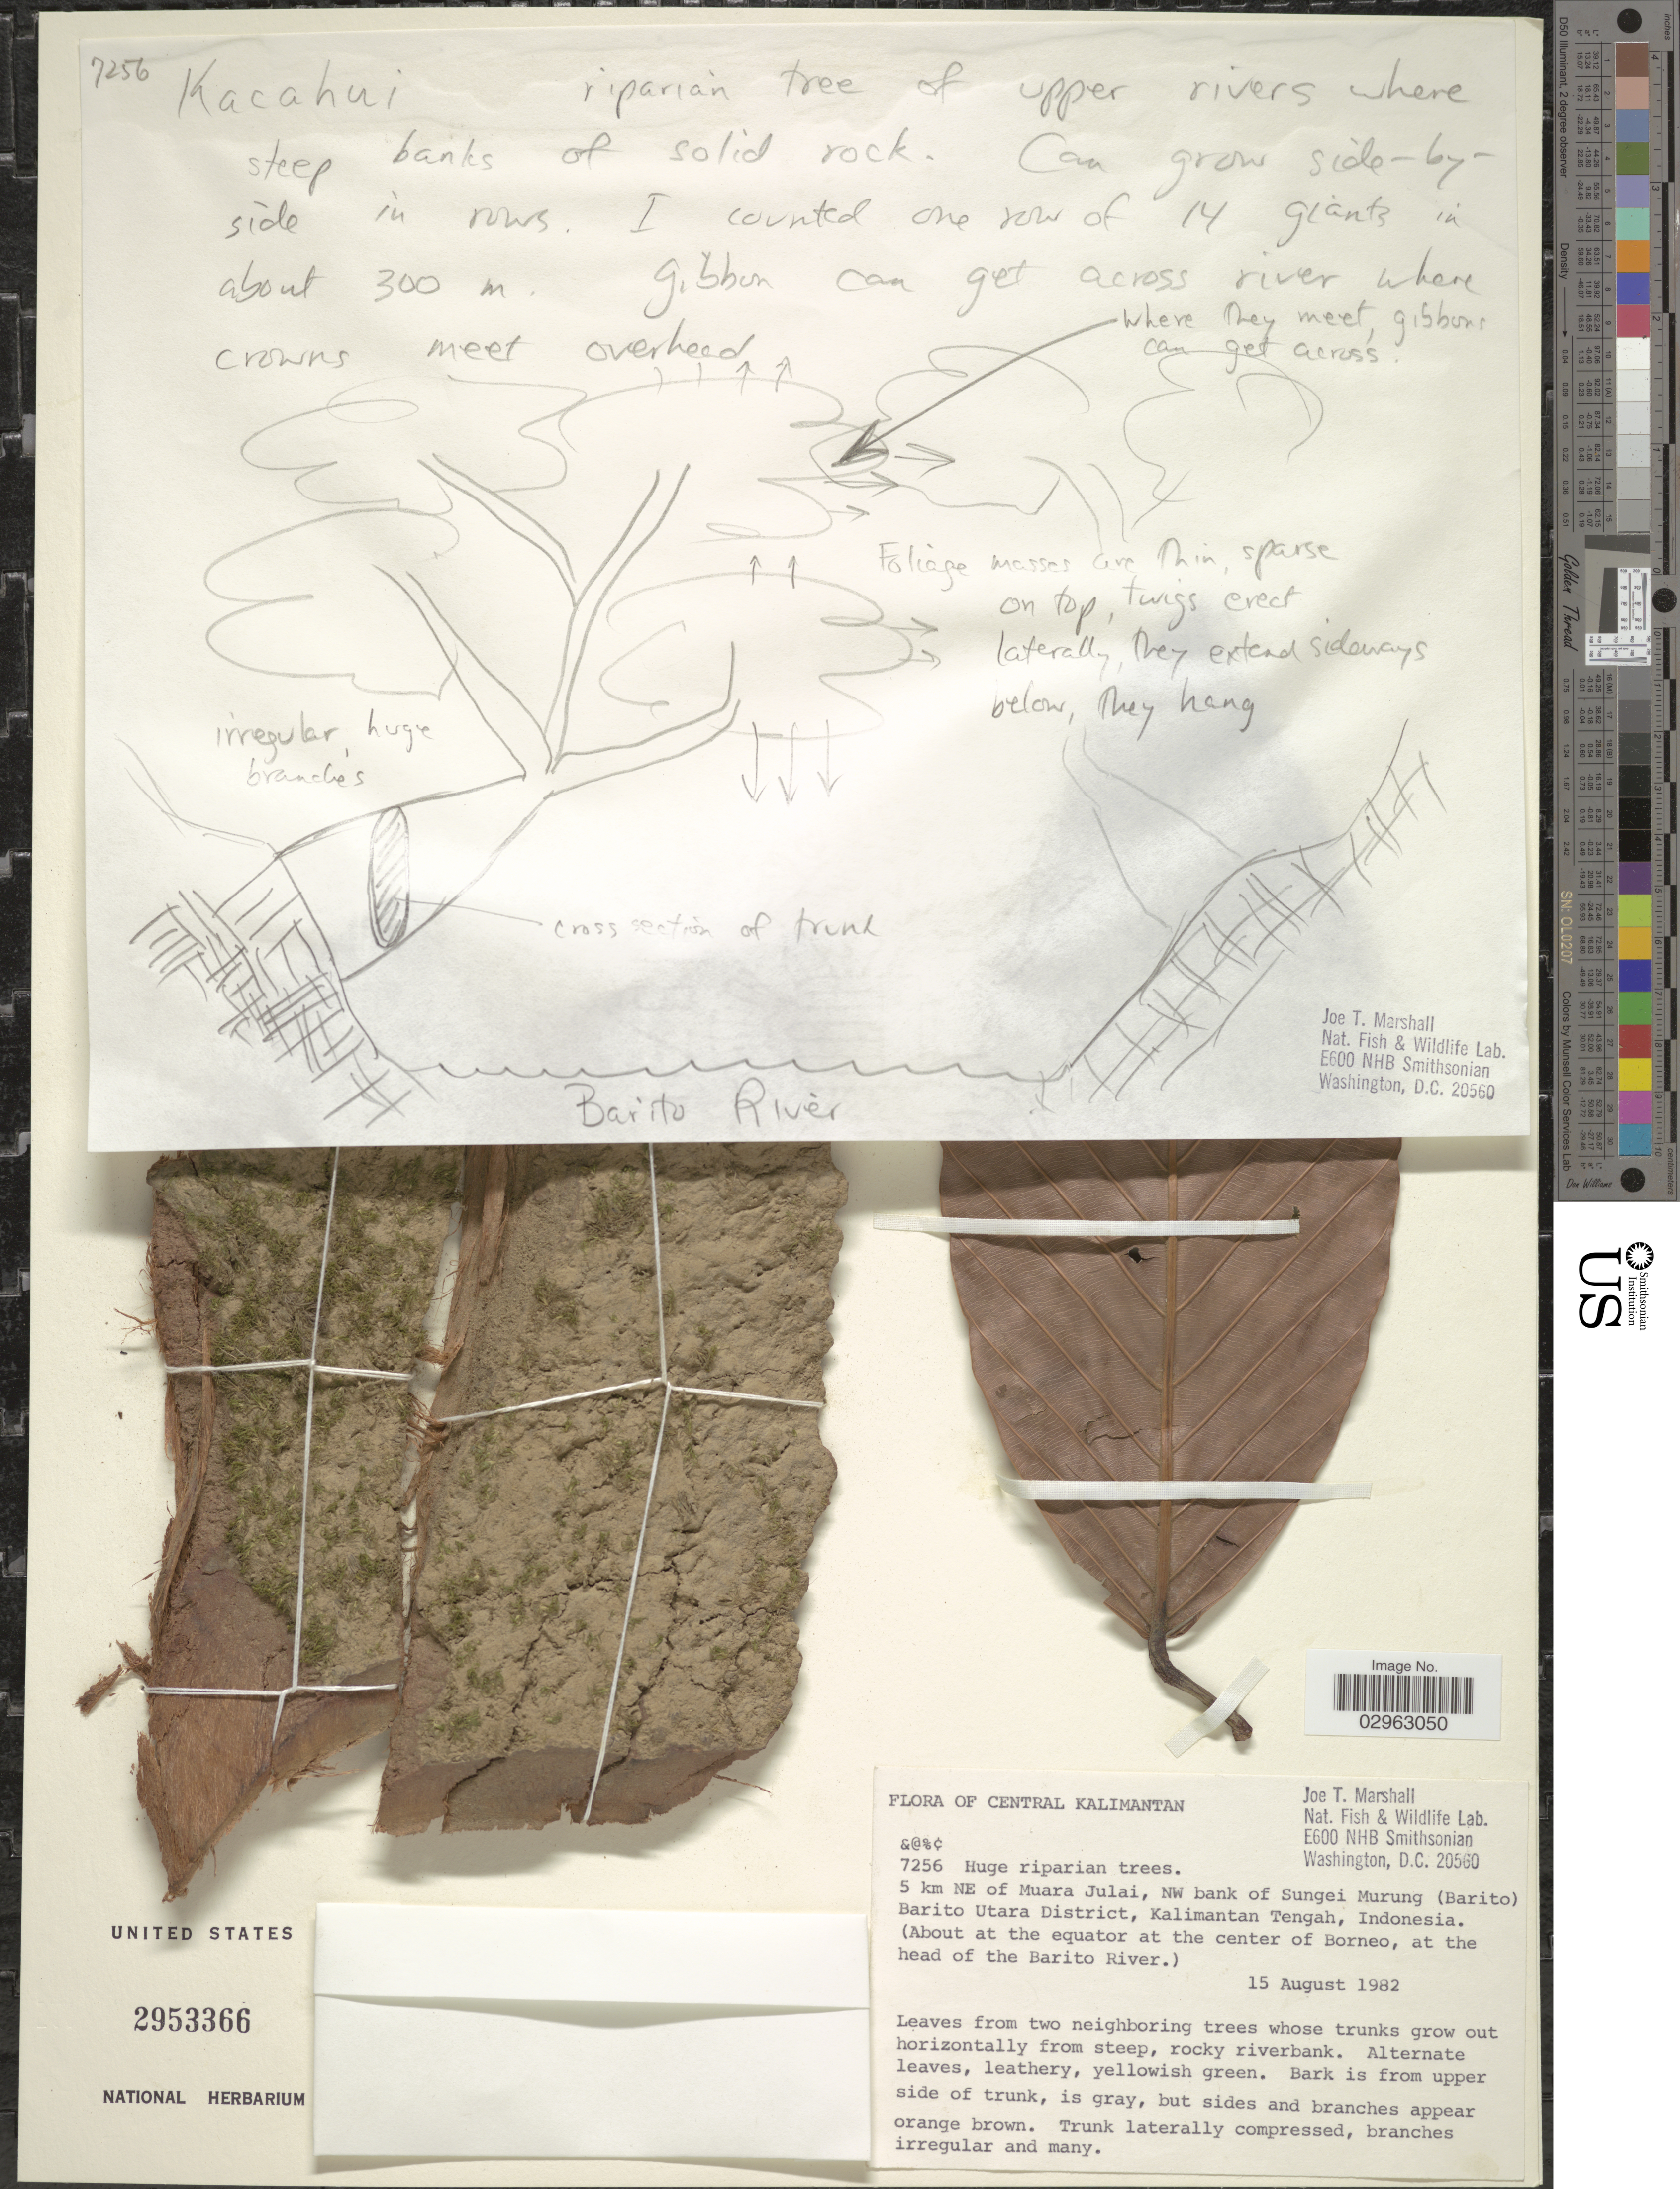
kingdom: Plantae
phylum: Tracheophyta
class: Magnoliopsida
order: Malvales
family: Dipterocarpaceae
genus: Dipterocarpus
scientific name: Dipterocarpus oblongifolius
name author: Blume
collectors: J. T. Marshall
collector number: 7256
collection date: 1982-08-15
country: Indonesia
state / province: Kalimantan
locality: Central Kalimantan, 5 km NE of Muara Julai, NW bank of Sungei Murung (Barito), Barito Utara District, Kalimantan Tengah. (About at the equator at the center of Borneo, at the head of the Barito River.)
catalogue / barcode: US 2953366